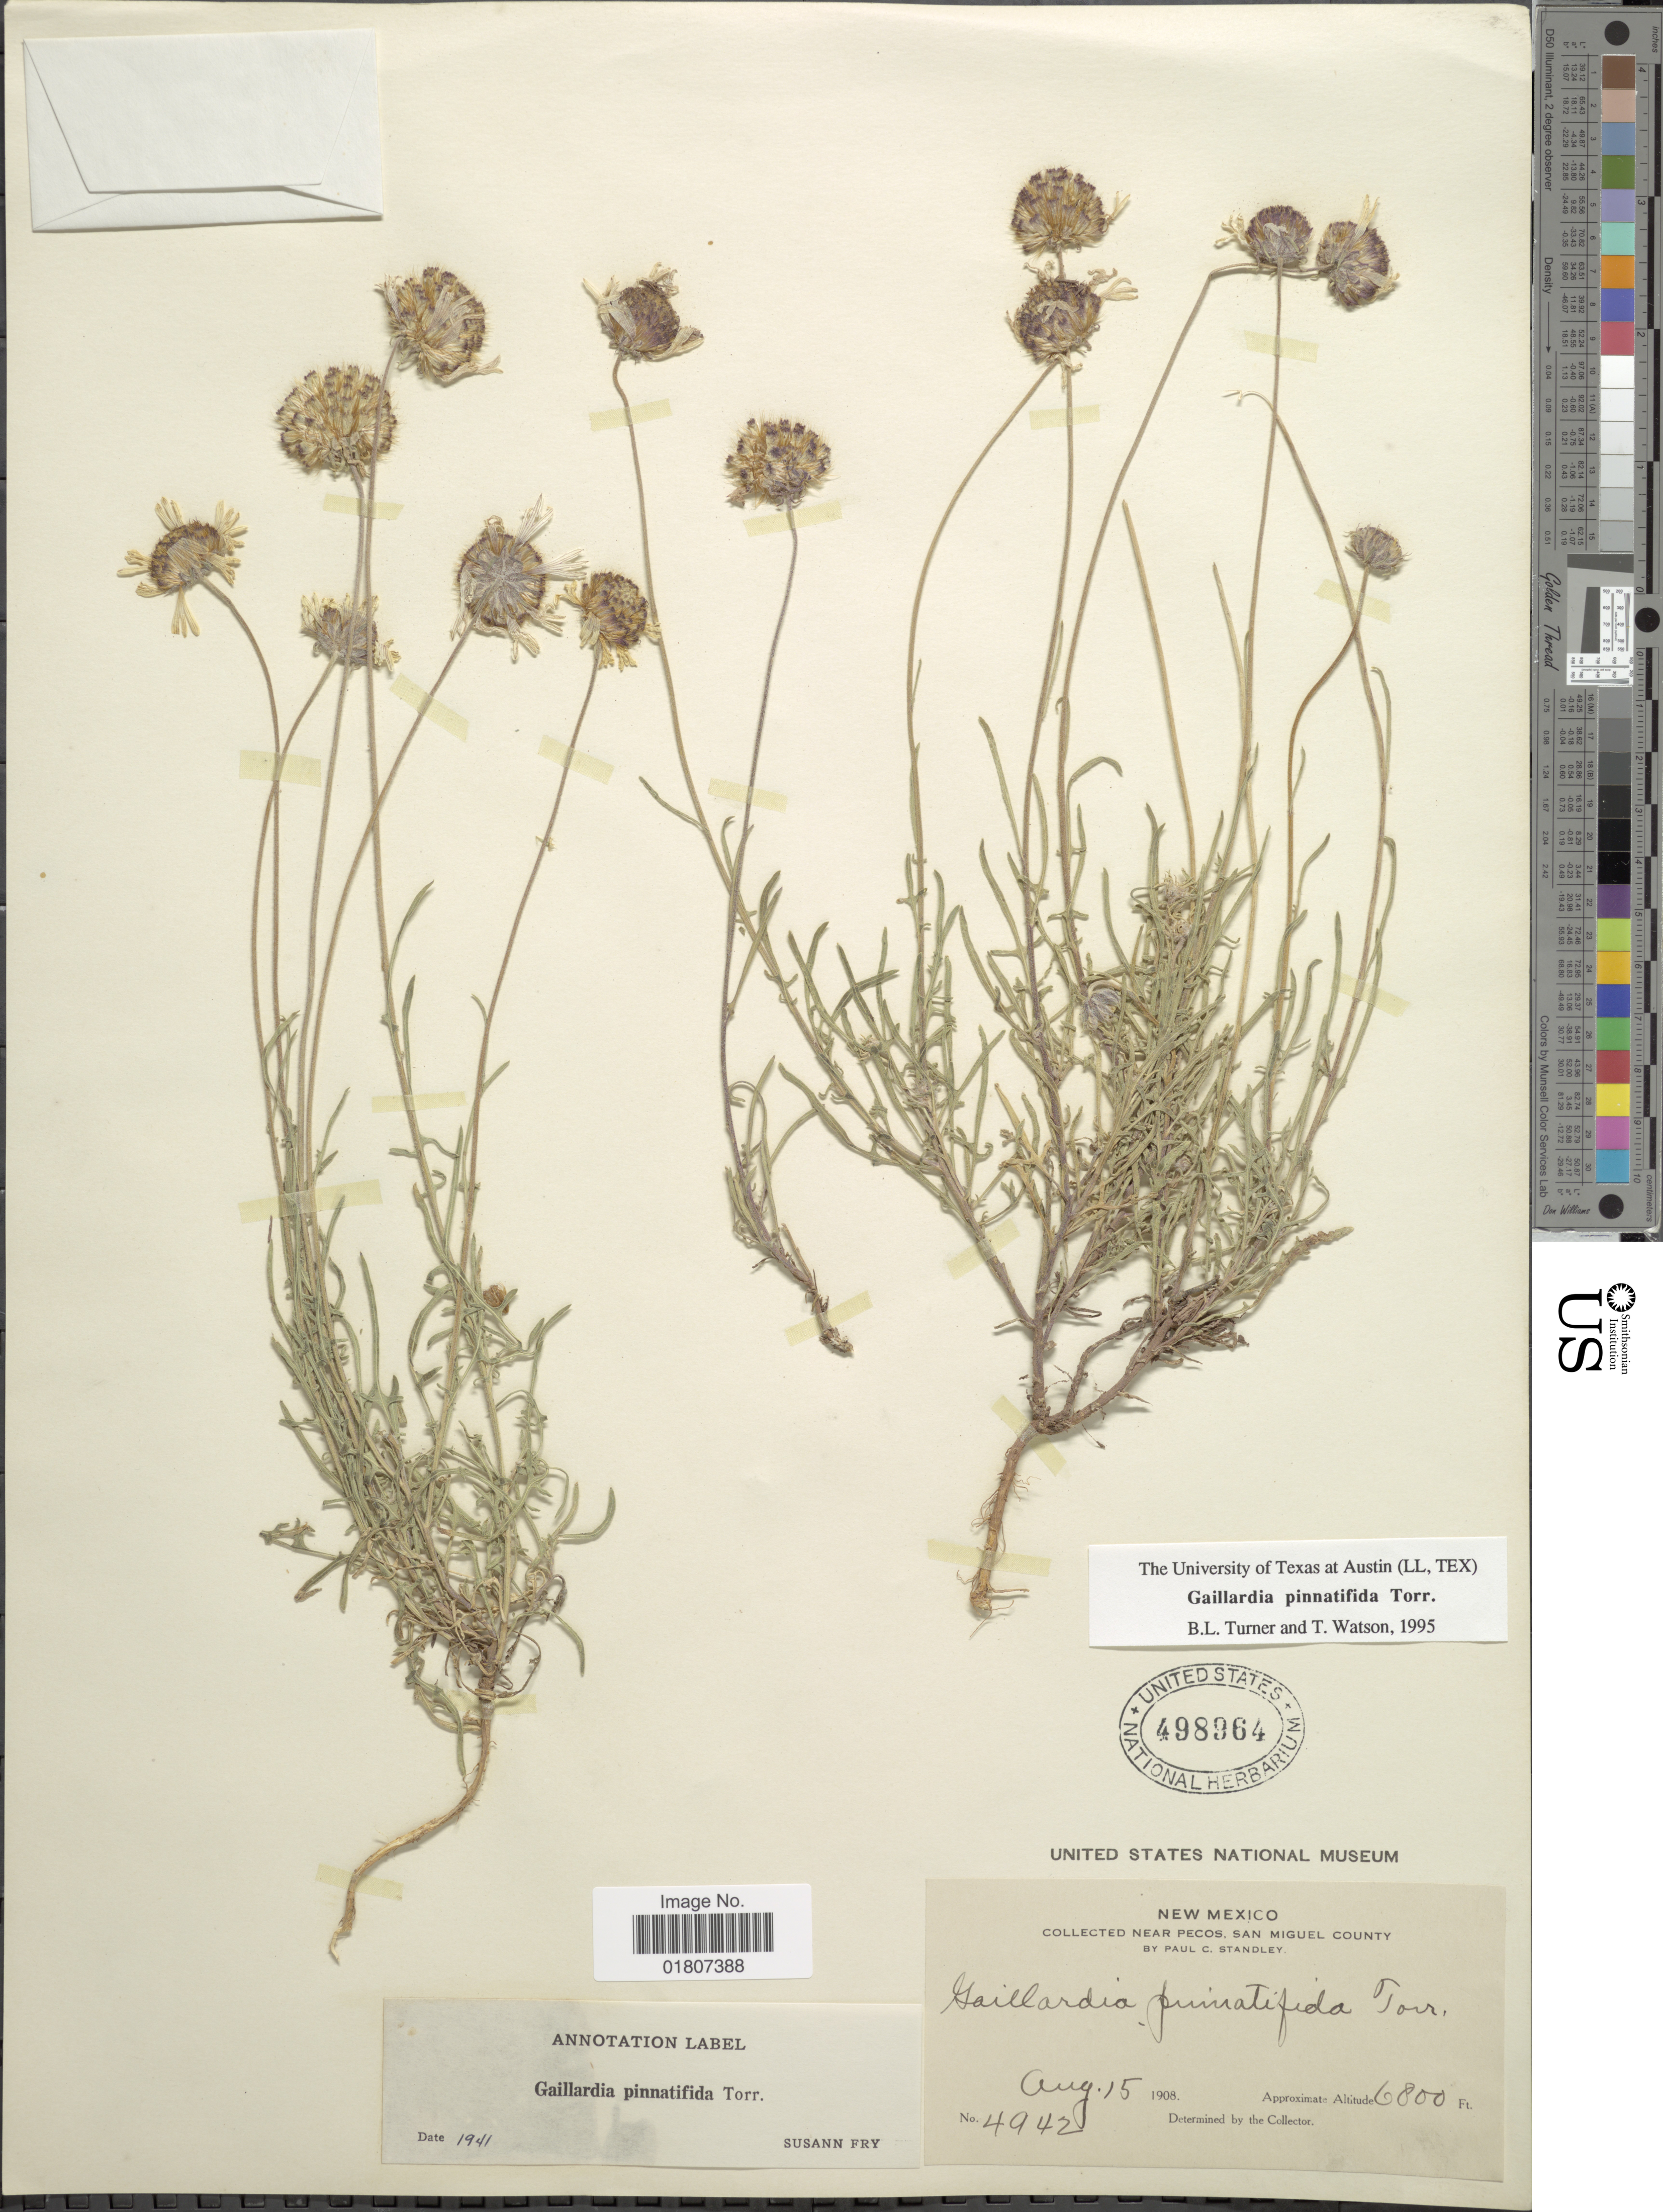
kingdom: Plantae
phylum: Tracheophyta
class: Magnoliopsida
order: Asterales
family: Asteraceae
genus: Gaillardia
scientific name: Gaillardia pinnatifida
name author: Torr.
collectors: P. C. Standley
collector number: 4942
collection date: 1908-08-15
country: United States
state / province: New Mexico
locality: Near Pecos, San Miguel County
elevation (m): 2073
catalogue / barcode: US 498964